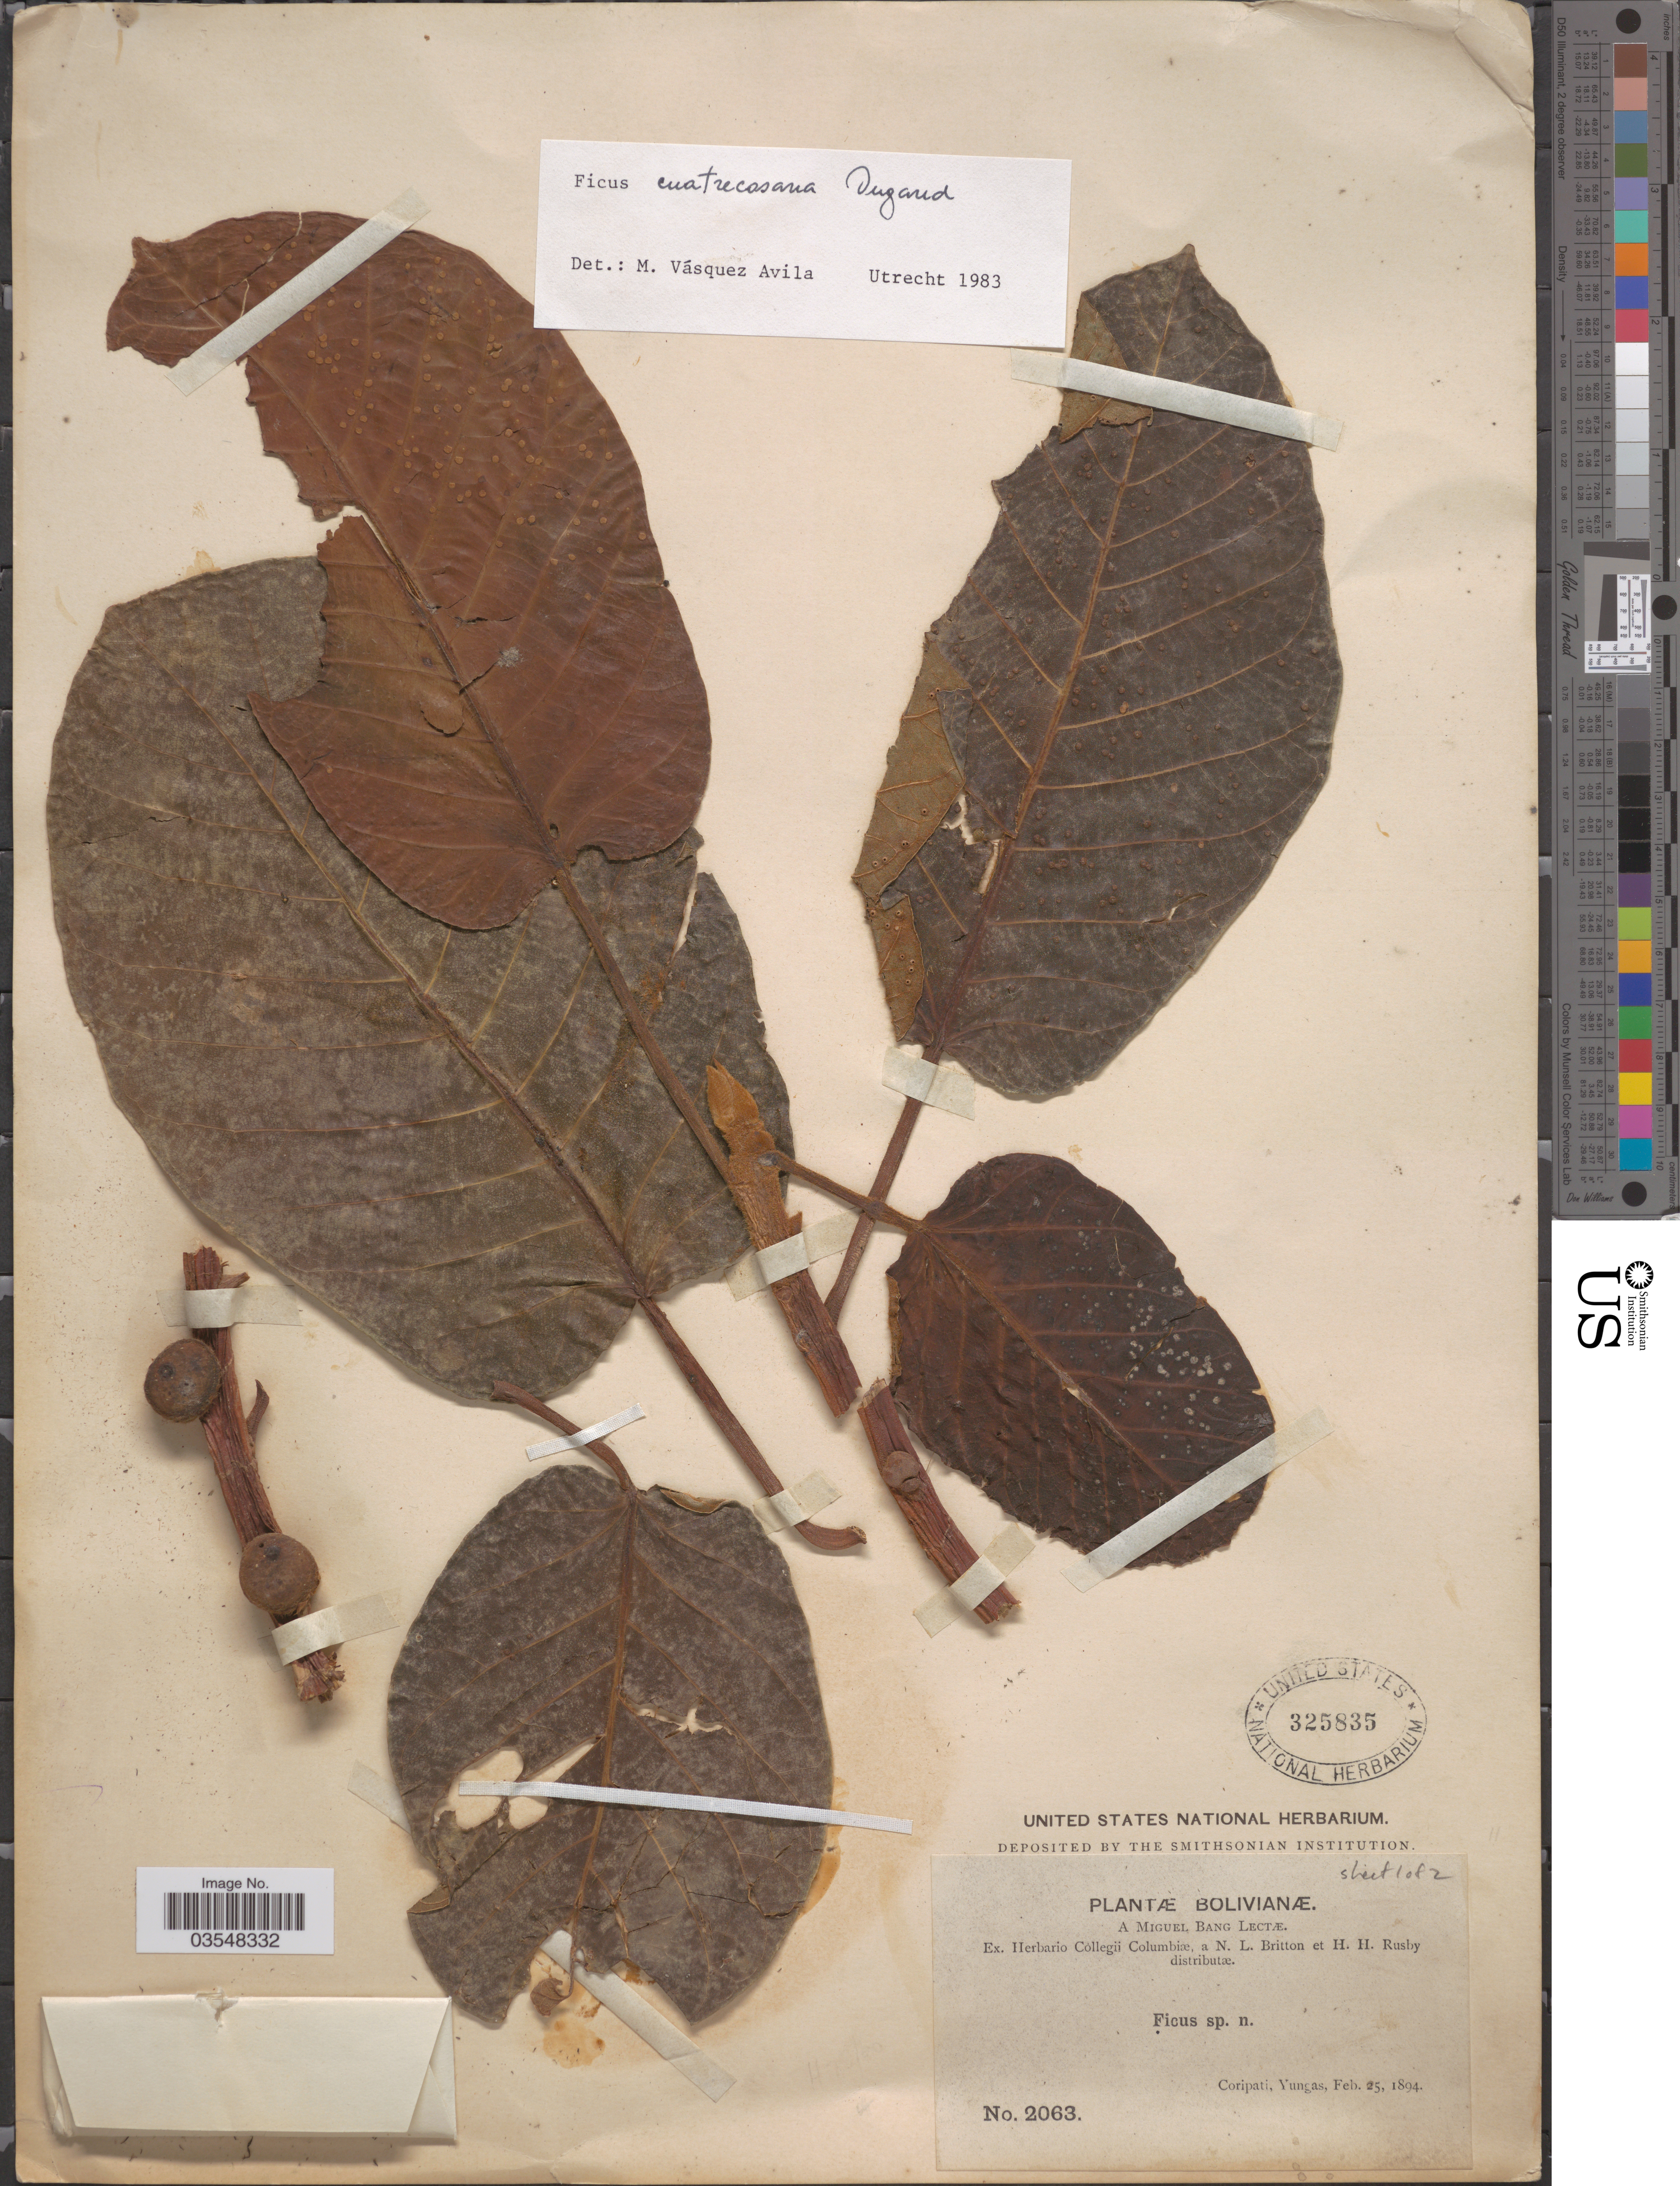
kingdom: Plantae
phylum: Tracheophyta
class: Magnoliopsida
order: Rosales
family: Moraceae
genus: Ficus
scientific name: Ficus cuatrecasasiana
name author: Dugand G.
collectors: M. Bang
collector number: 2063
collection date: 1894-02-25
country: Bolivia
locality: Coripati, Yungas.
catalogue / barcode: US 325835